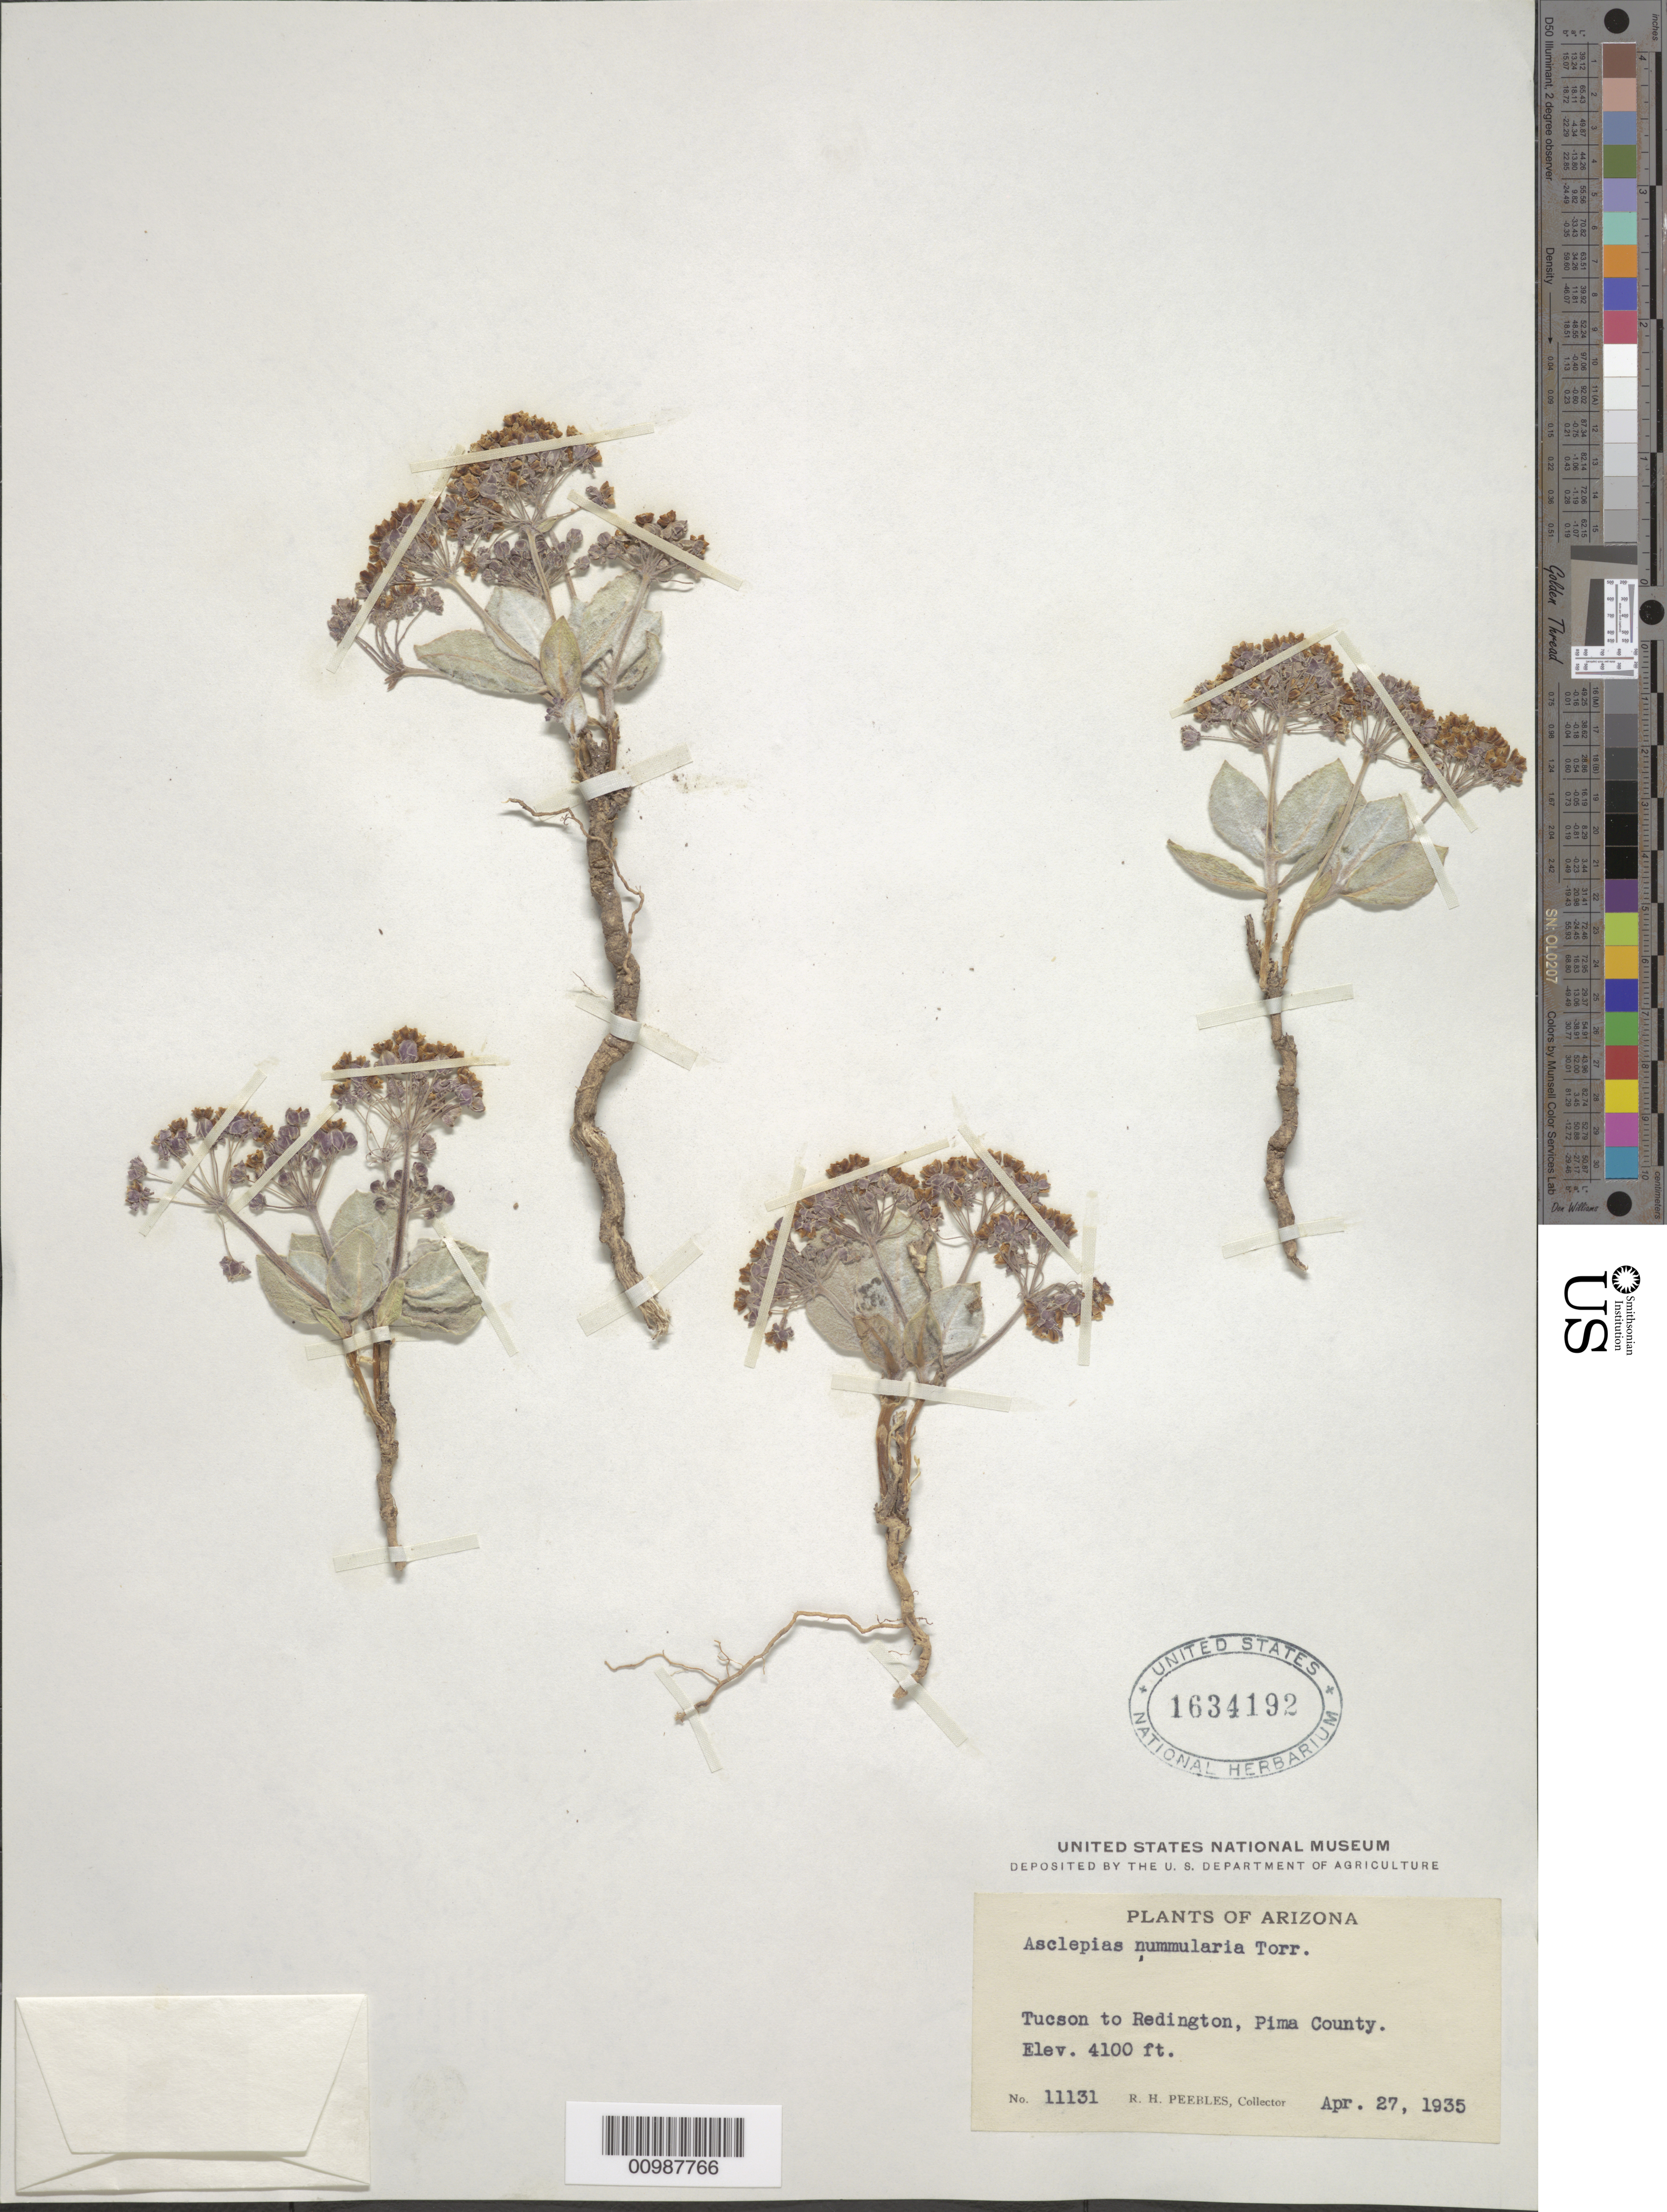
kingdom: Plantae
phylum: Tracheophyta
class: Magnoliopsida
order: Gentianales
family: Apocynaceae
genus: Asclepias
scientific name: Asclepias nummularia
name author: Torr.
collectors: R. H. Peebles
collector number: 11131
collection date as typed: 27 Apr 1935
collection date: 1935-04-27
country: United States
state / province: Arizona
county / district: Pima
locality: Tucson to Redington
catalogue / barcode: US 1634192